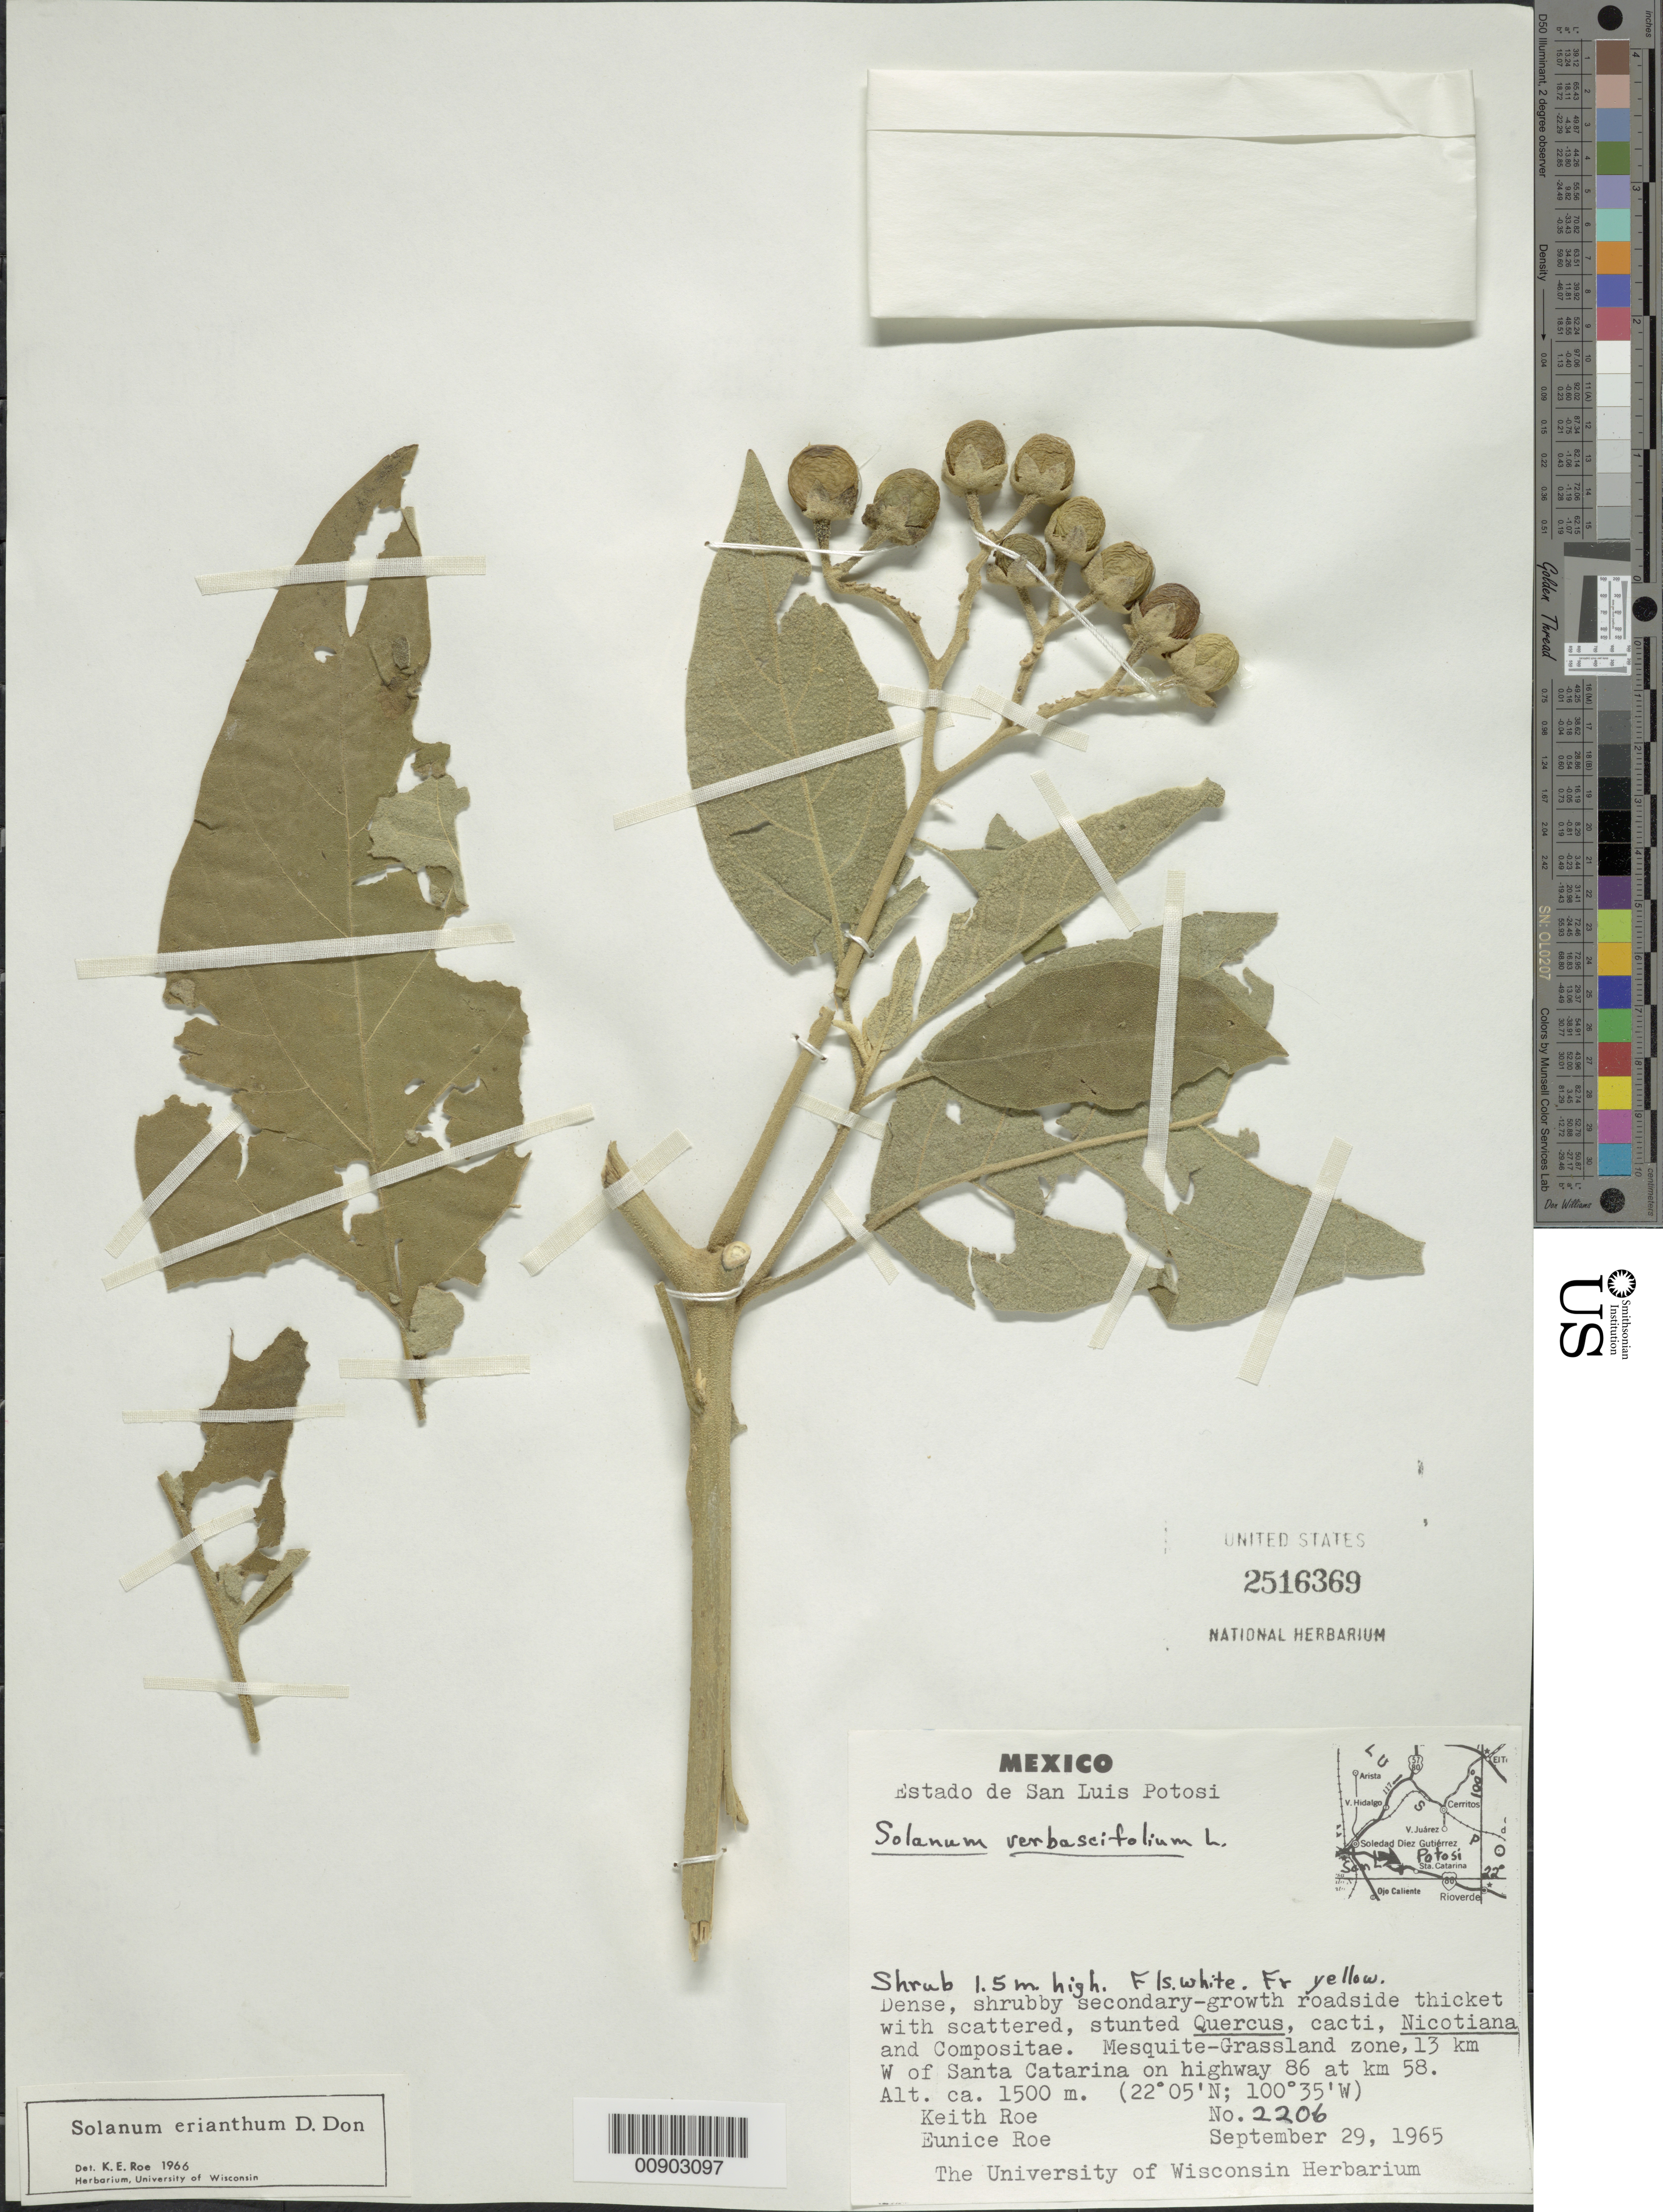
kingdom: Plantae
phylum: Tracheophyta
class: Magnoliopsida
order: Solanales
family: Solanaceae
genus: Solanum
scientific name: Solanum erianthum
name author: D. Don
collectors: K. E. Roe & E. Roe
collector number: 2206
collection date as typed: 29 Sep 1965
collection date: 1965-09-29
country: Mexico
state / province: San Luis Potosí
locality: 13 km W of Santa Catarina on highway 86 at km. 58. San Luis Potosí.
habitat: Dense, shrubby secondary-growth roadside ticket with scattered, stunted Quercus, cacti, Nicotiana and Compositae.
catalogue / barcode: US 2516369